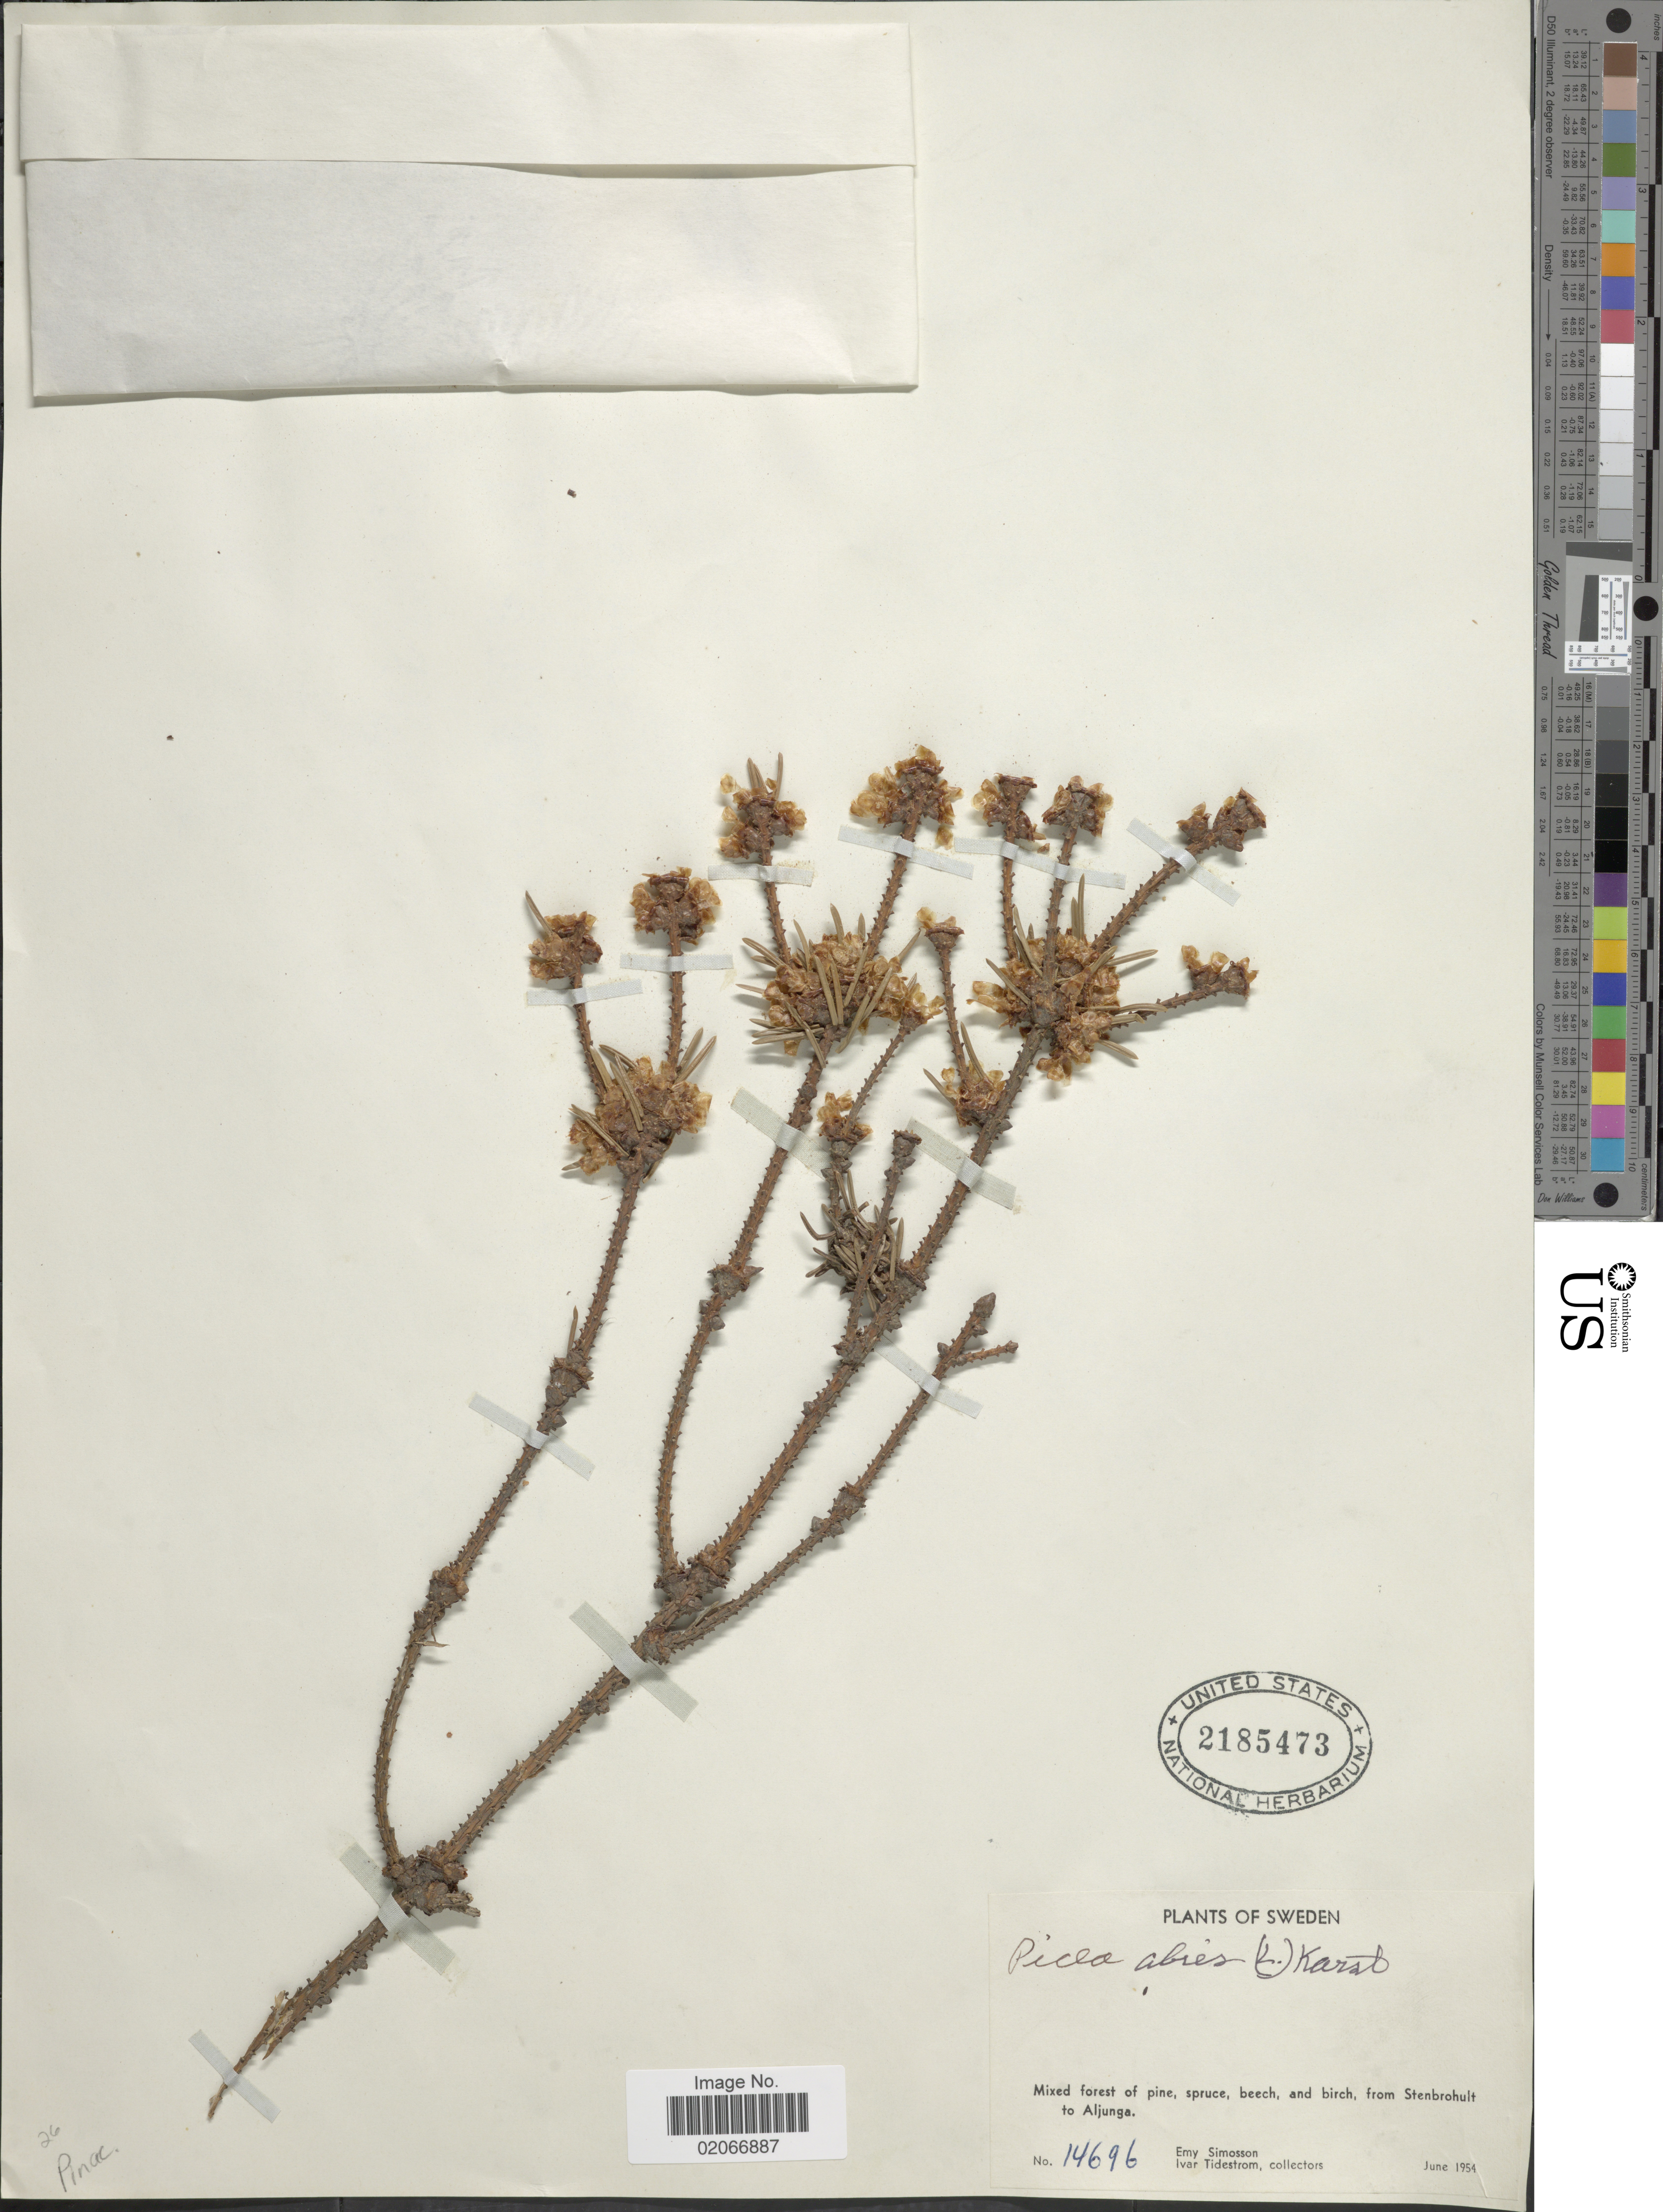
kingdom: Plantae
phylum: Tracheophyta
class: Pinopsida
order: Pinales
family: Pinaceae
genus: Picea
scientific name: Picea abies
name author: (L.) H. Karst.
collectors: E. Simosson & I. F. Tidestrom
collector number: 14696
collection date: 1954-06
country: Sweden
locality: Mixed forest, from Stenbrohult to Aljunga.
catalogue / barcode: US 2185473